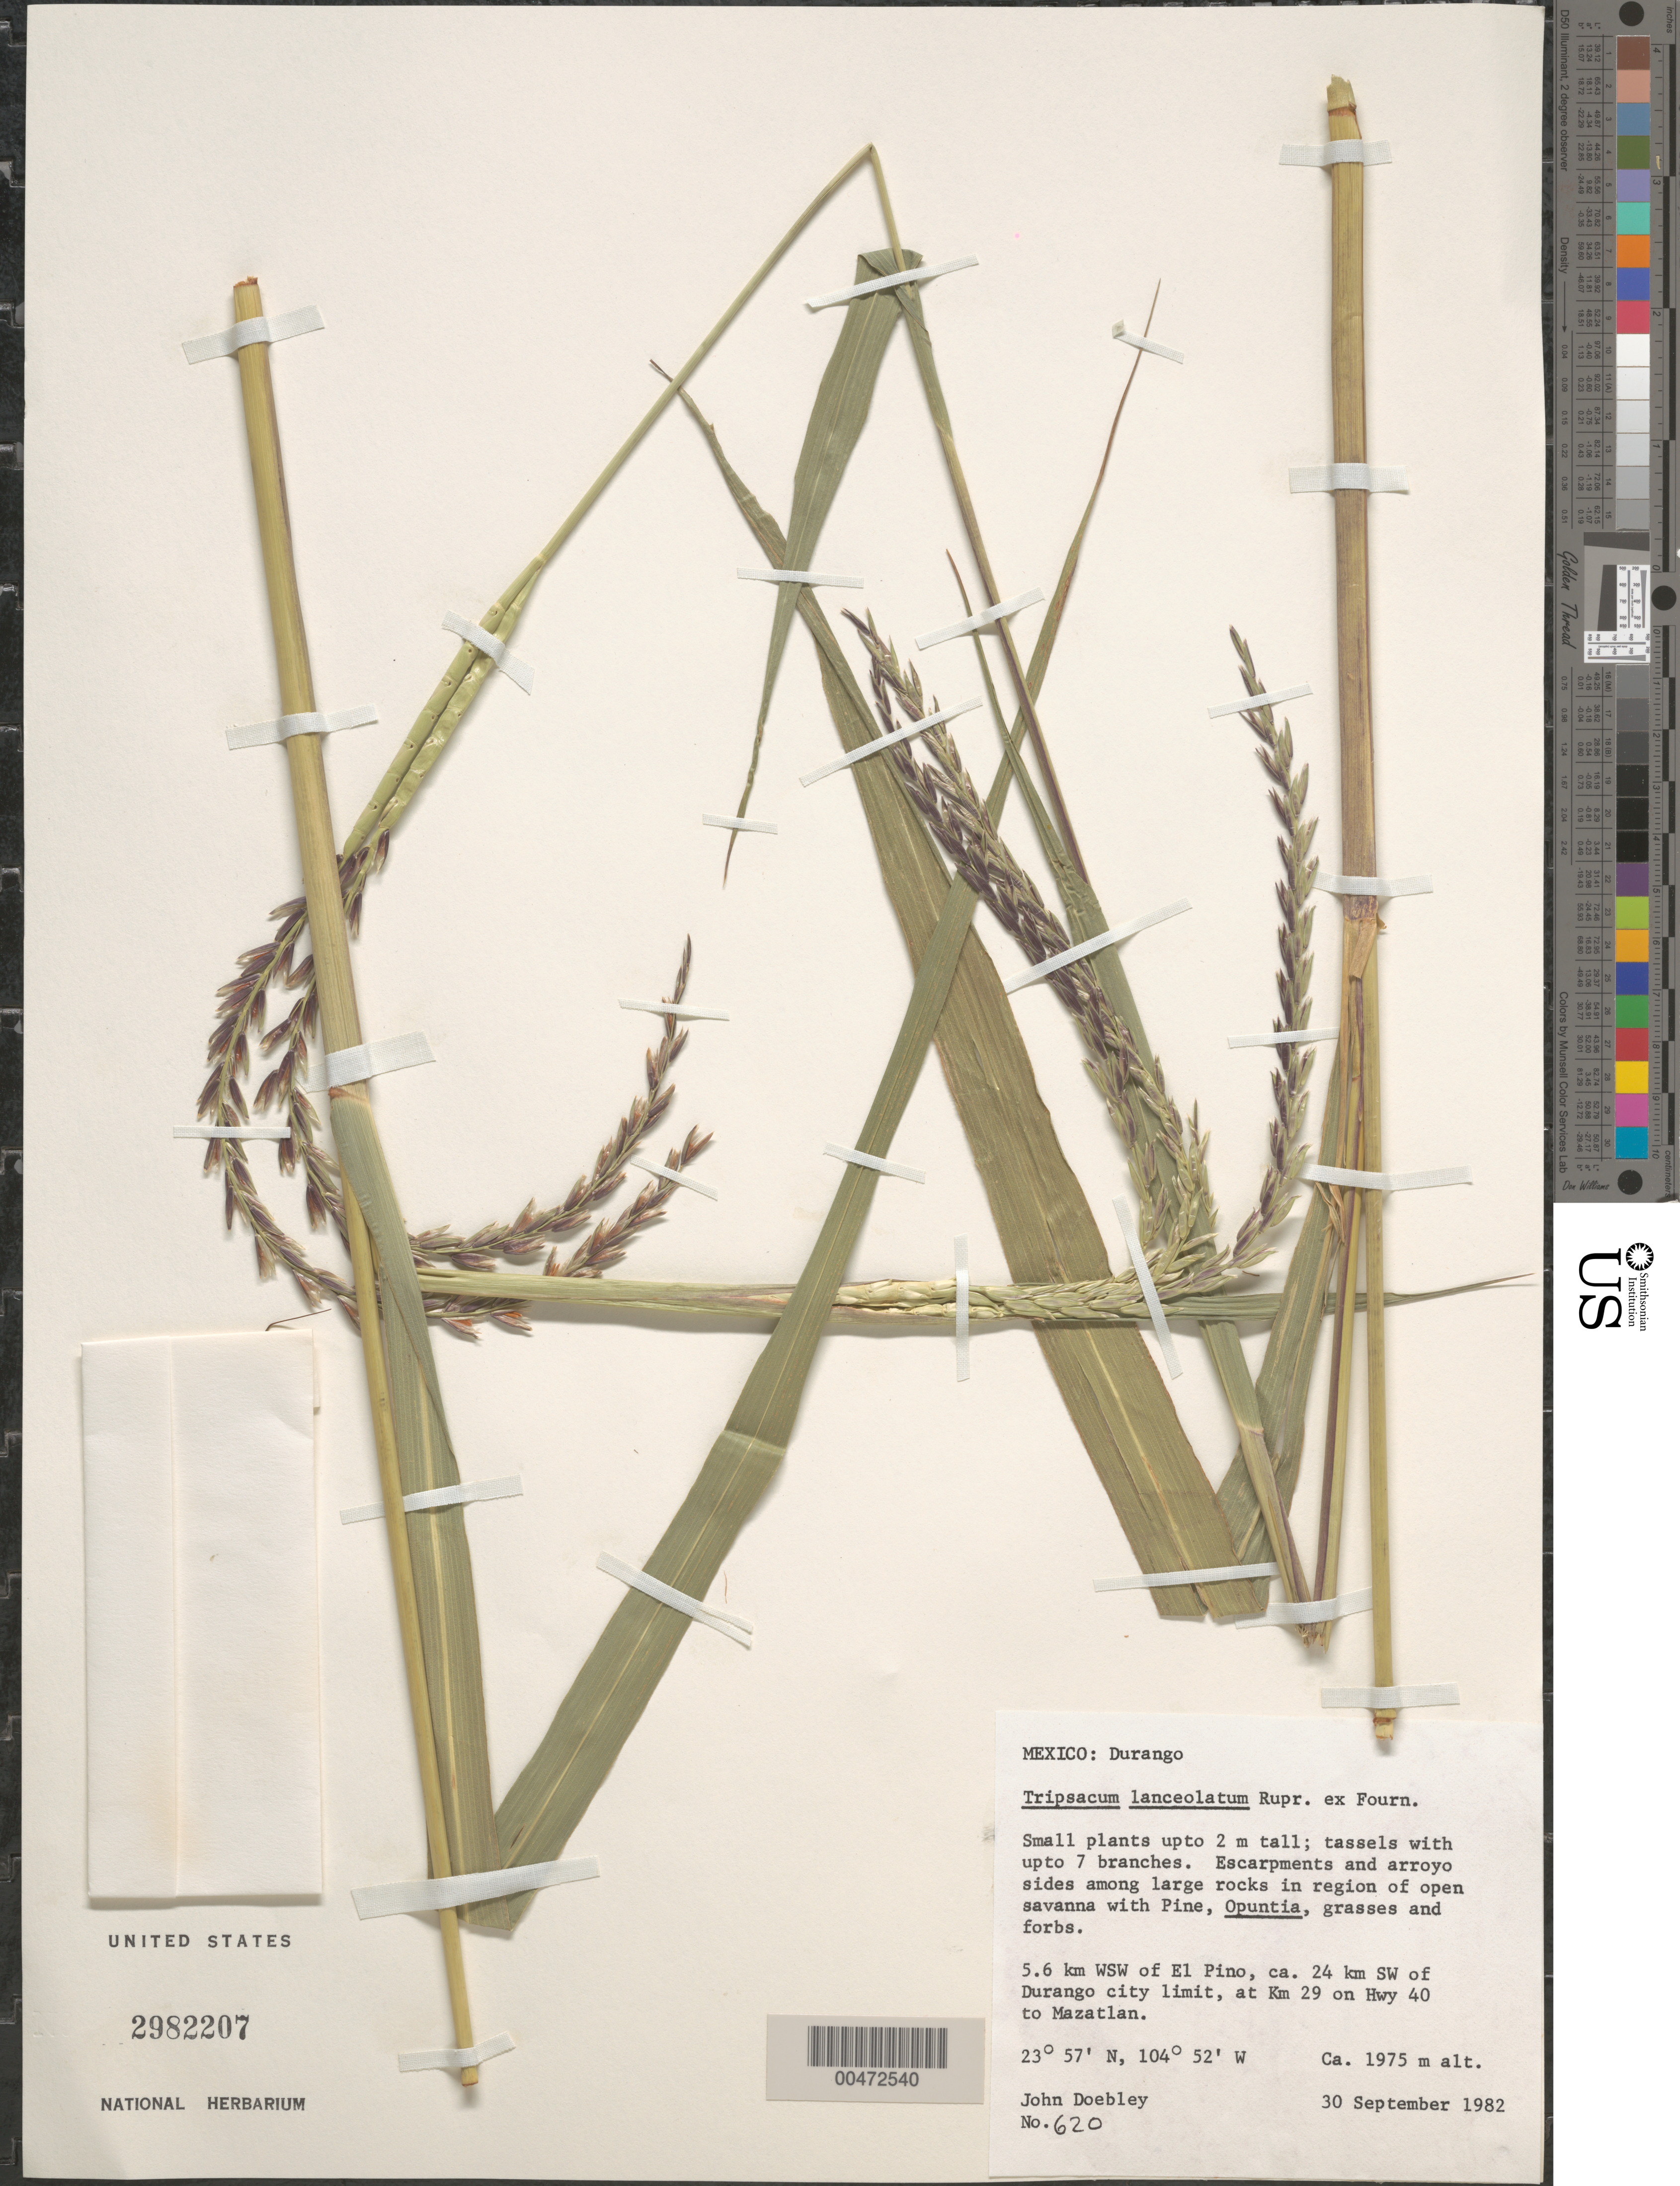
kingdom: Plantae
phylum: Tracheophyta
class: Liliopsida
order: Poales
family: Poaceae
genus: Tripsacum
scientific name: Tripsacum lanceolatum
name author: Rupr. ex E. Fourn.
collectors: J. F. Doebley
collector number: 620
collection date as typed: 30 Sep 1982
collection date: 1982-09-30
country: Mexico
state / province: Durango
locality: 5.6 km WSW of El Pino, ca. 24 km SW of Durango city limit, at Km 29 on Hwy 40 to Mazatlan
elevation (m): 1975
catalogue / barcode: US 2982207